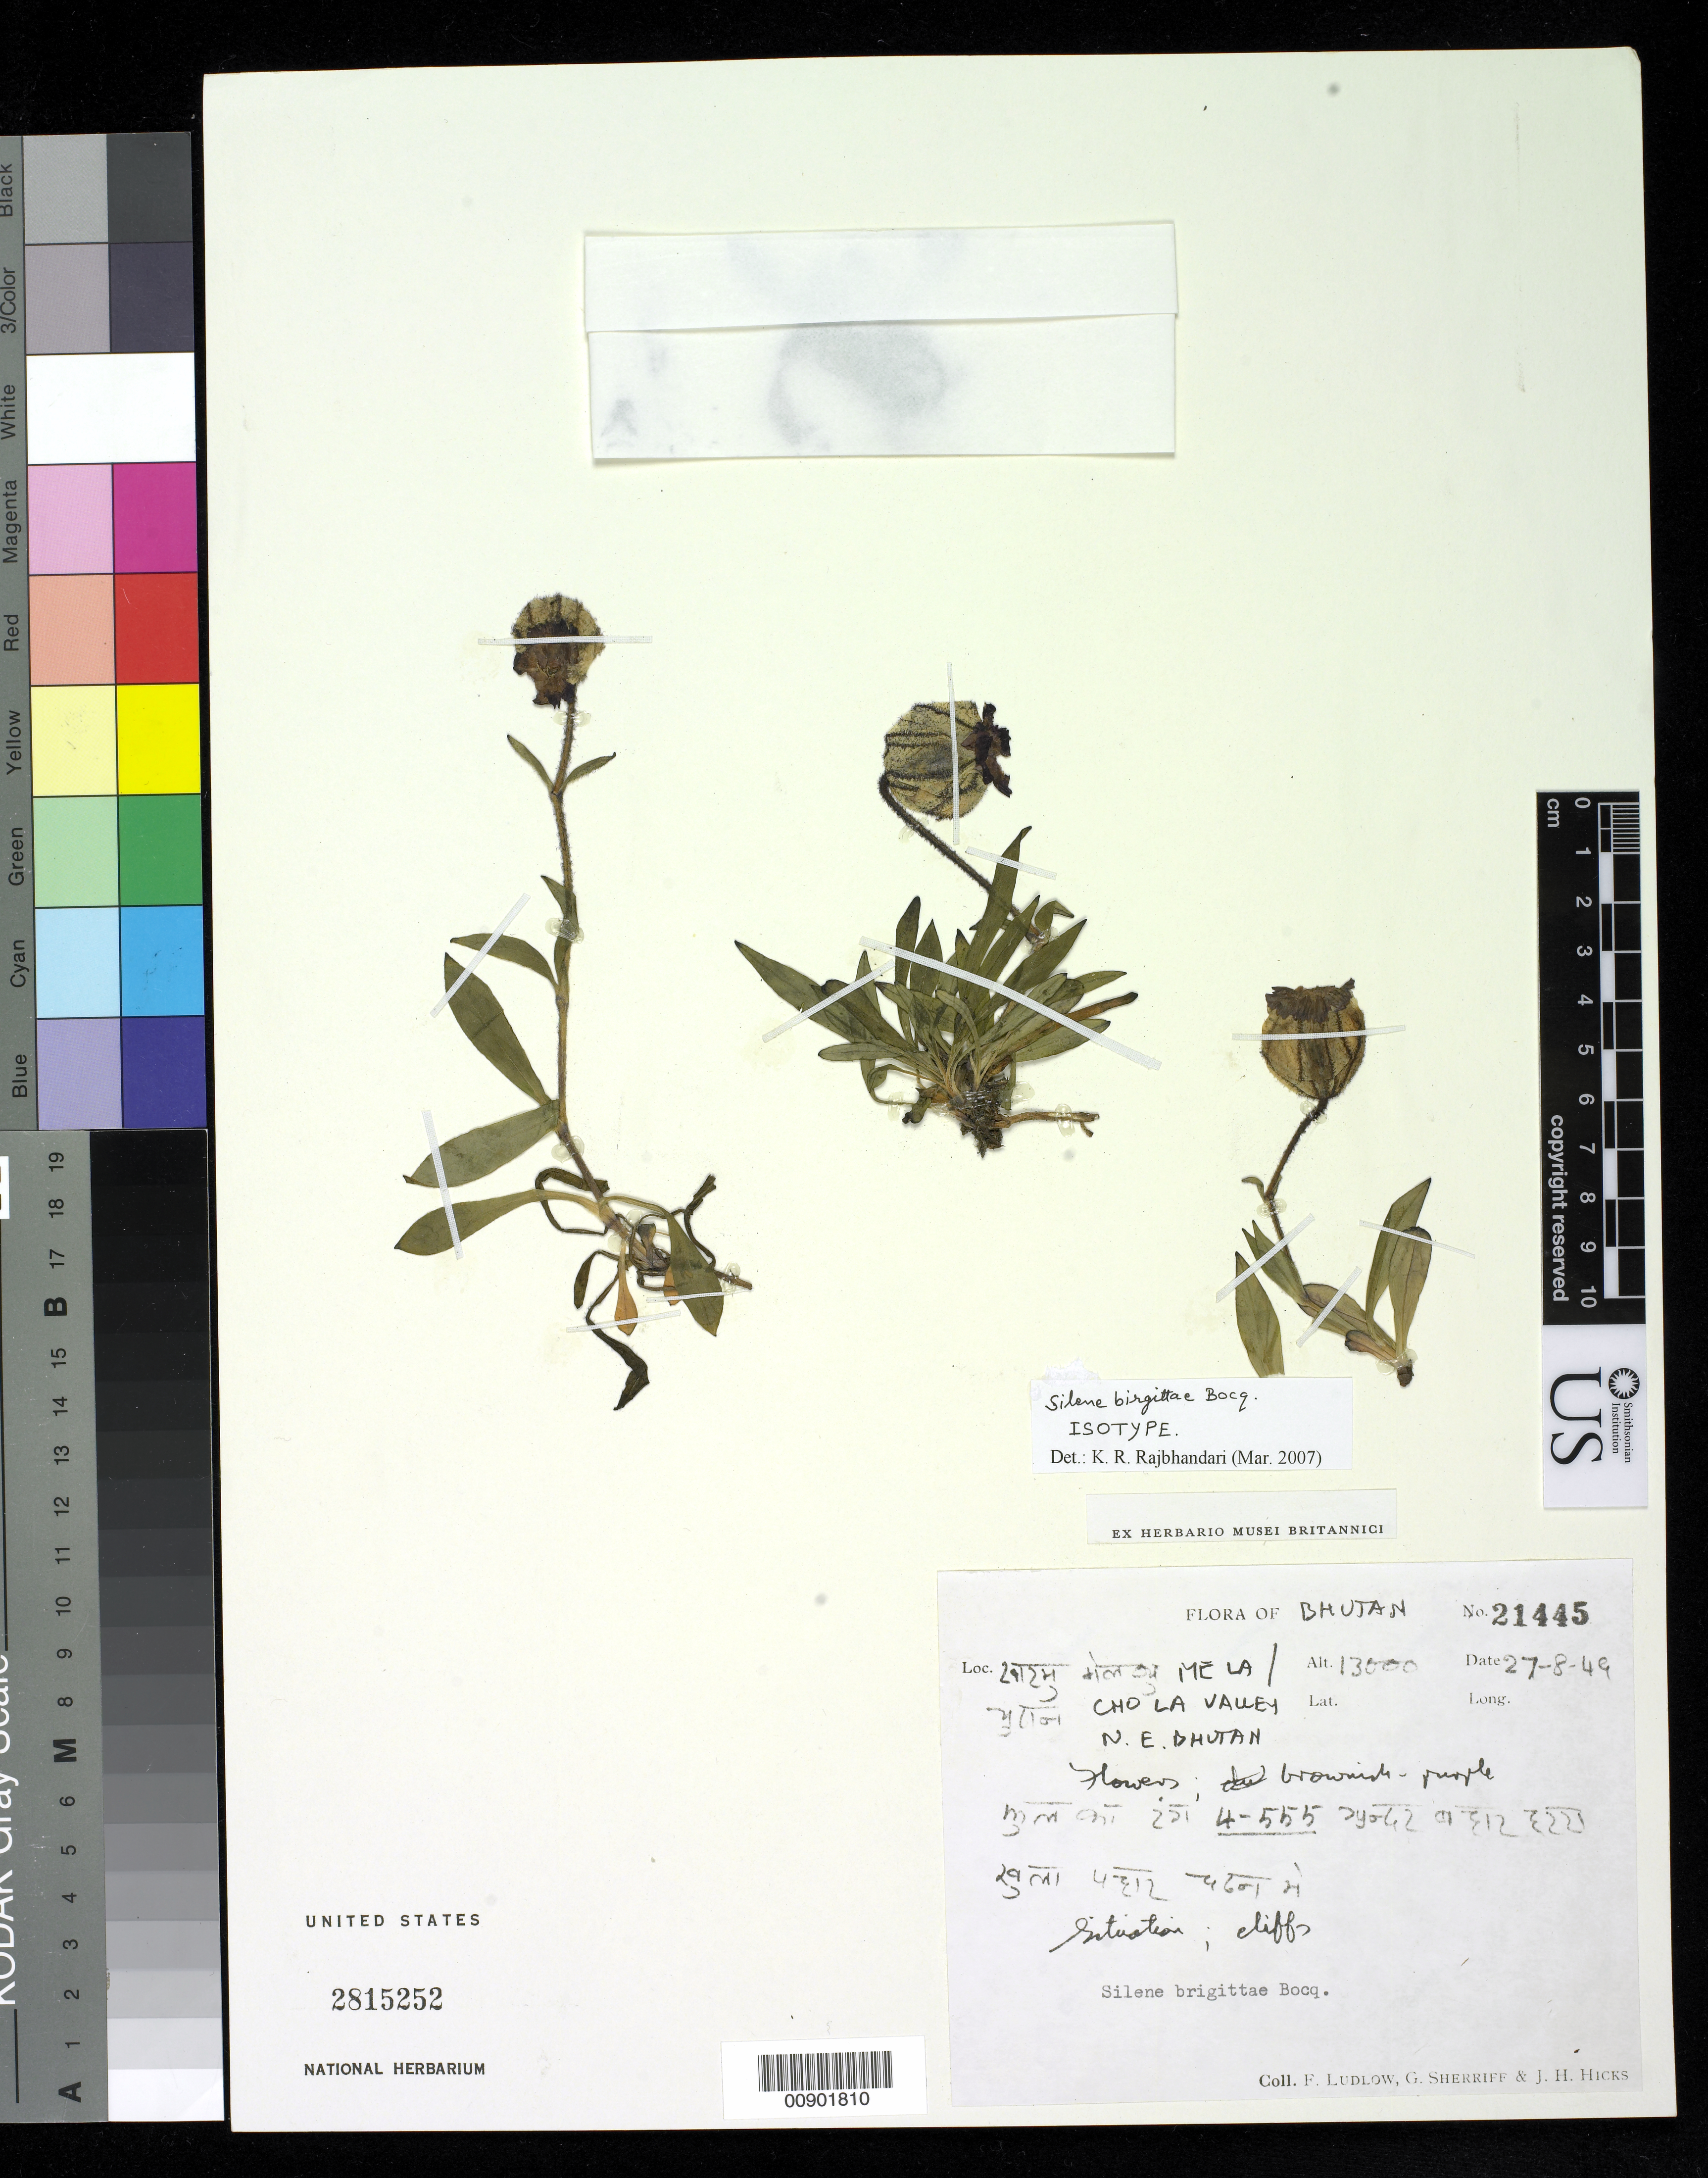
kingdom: Plantae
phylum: Tracheophyta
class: Magnoliopsida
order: Caryophyllales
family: Caryophyllaceae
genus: Silene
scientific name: Silene birgittae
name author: Bocquet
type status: Isotype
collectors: F. Ludlow, G. Sherriff & J. H. Hicks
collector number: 21445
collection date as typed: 27 Aug 1949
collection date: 1949-08-27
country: Bhutan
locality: Me La/Cho La Valley.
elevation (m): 3962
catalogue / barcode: US 2815252